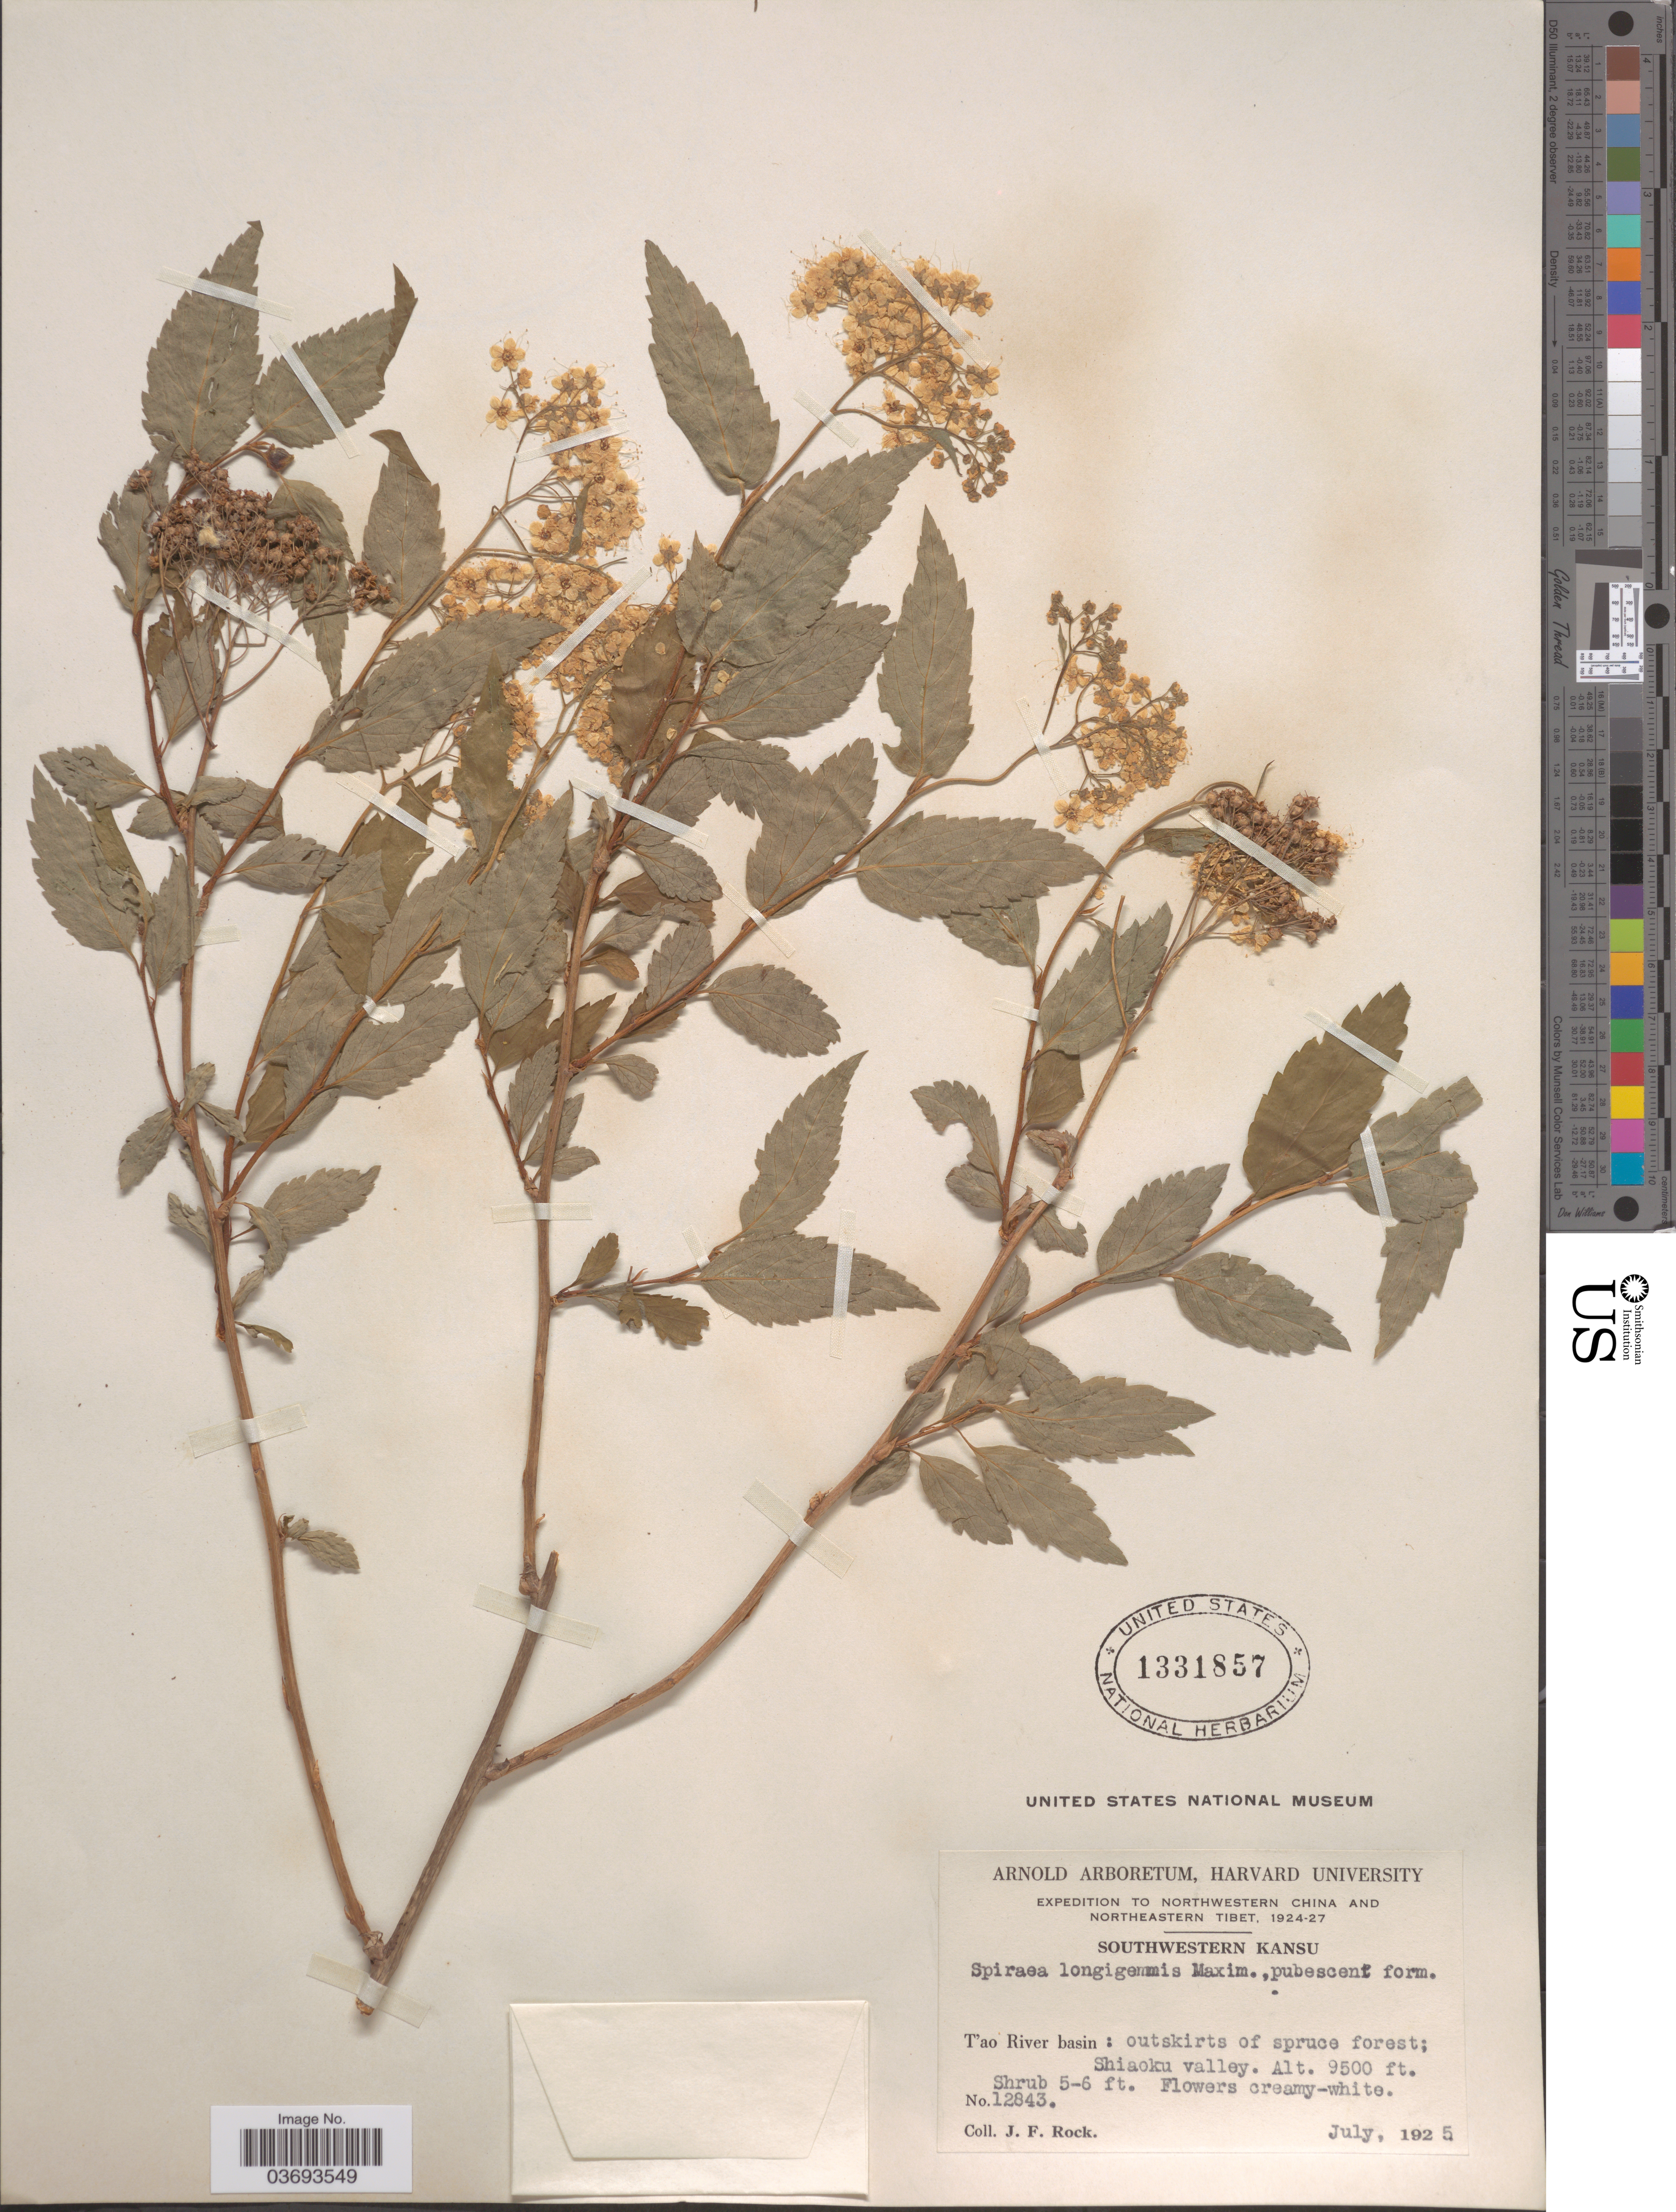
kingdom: Plantae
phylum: Tracheophyta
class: Magnoliopsida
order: Rosales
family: Rosaceae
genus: Spiraea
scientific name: Spiraea longigemmis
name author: Maxim.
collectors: J. Rock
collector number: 12843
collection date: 1925-07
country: China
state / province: Gansu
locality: Northwestern China. Southwestern Kansu. T'ao River basin: outskirts of spruce forrest; Shiaoku valley.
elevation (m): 2896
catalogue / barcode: US 1331857